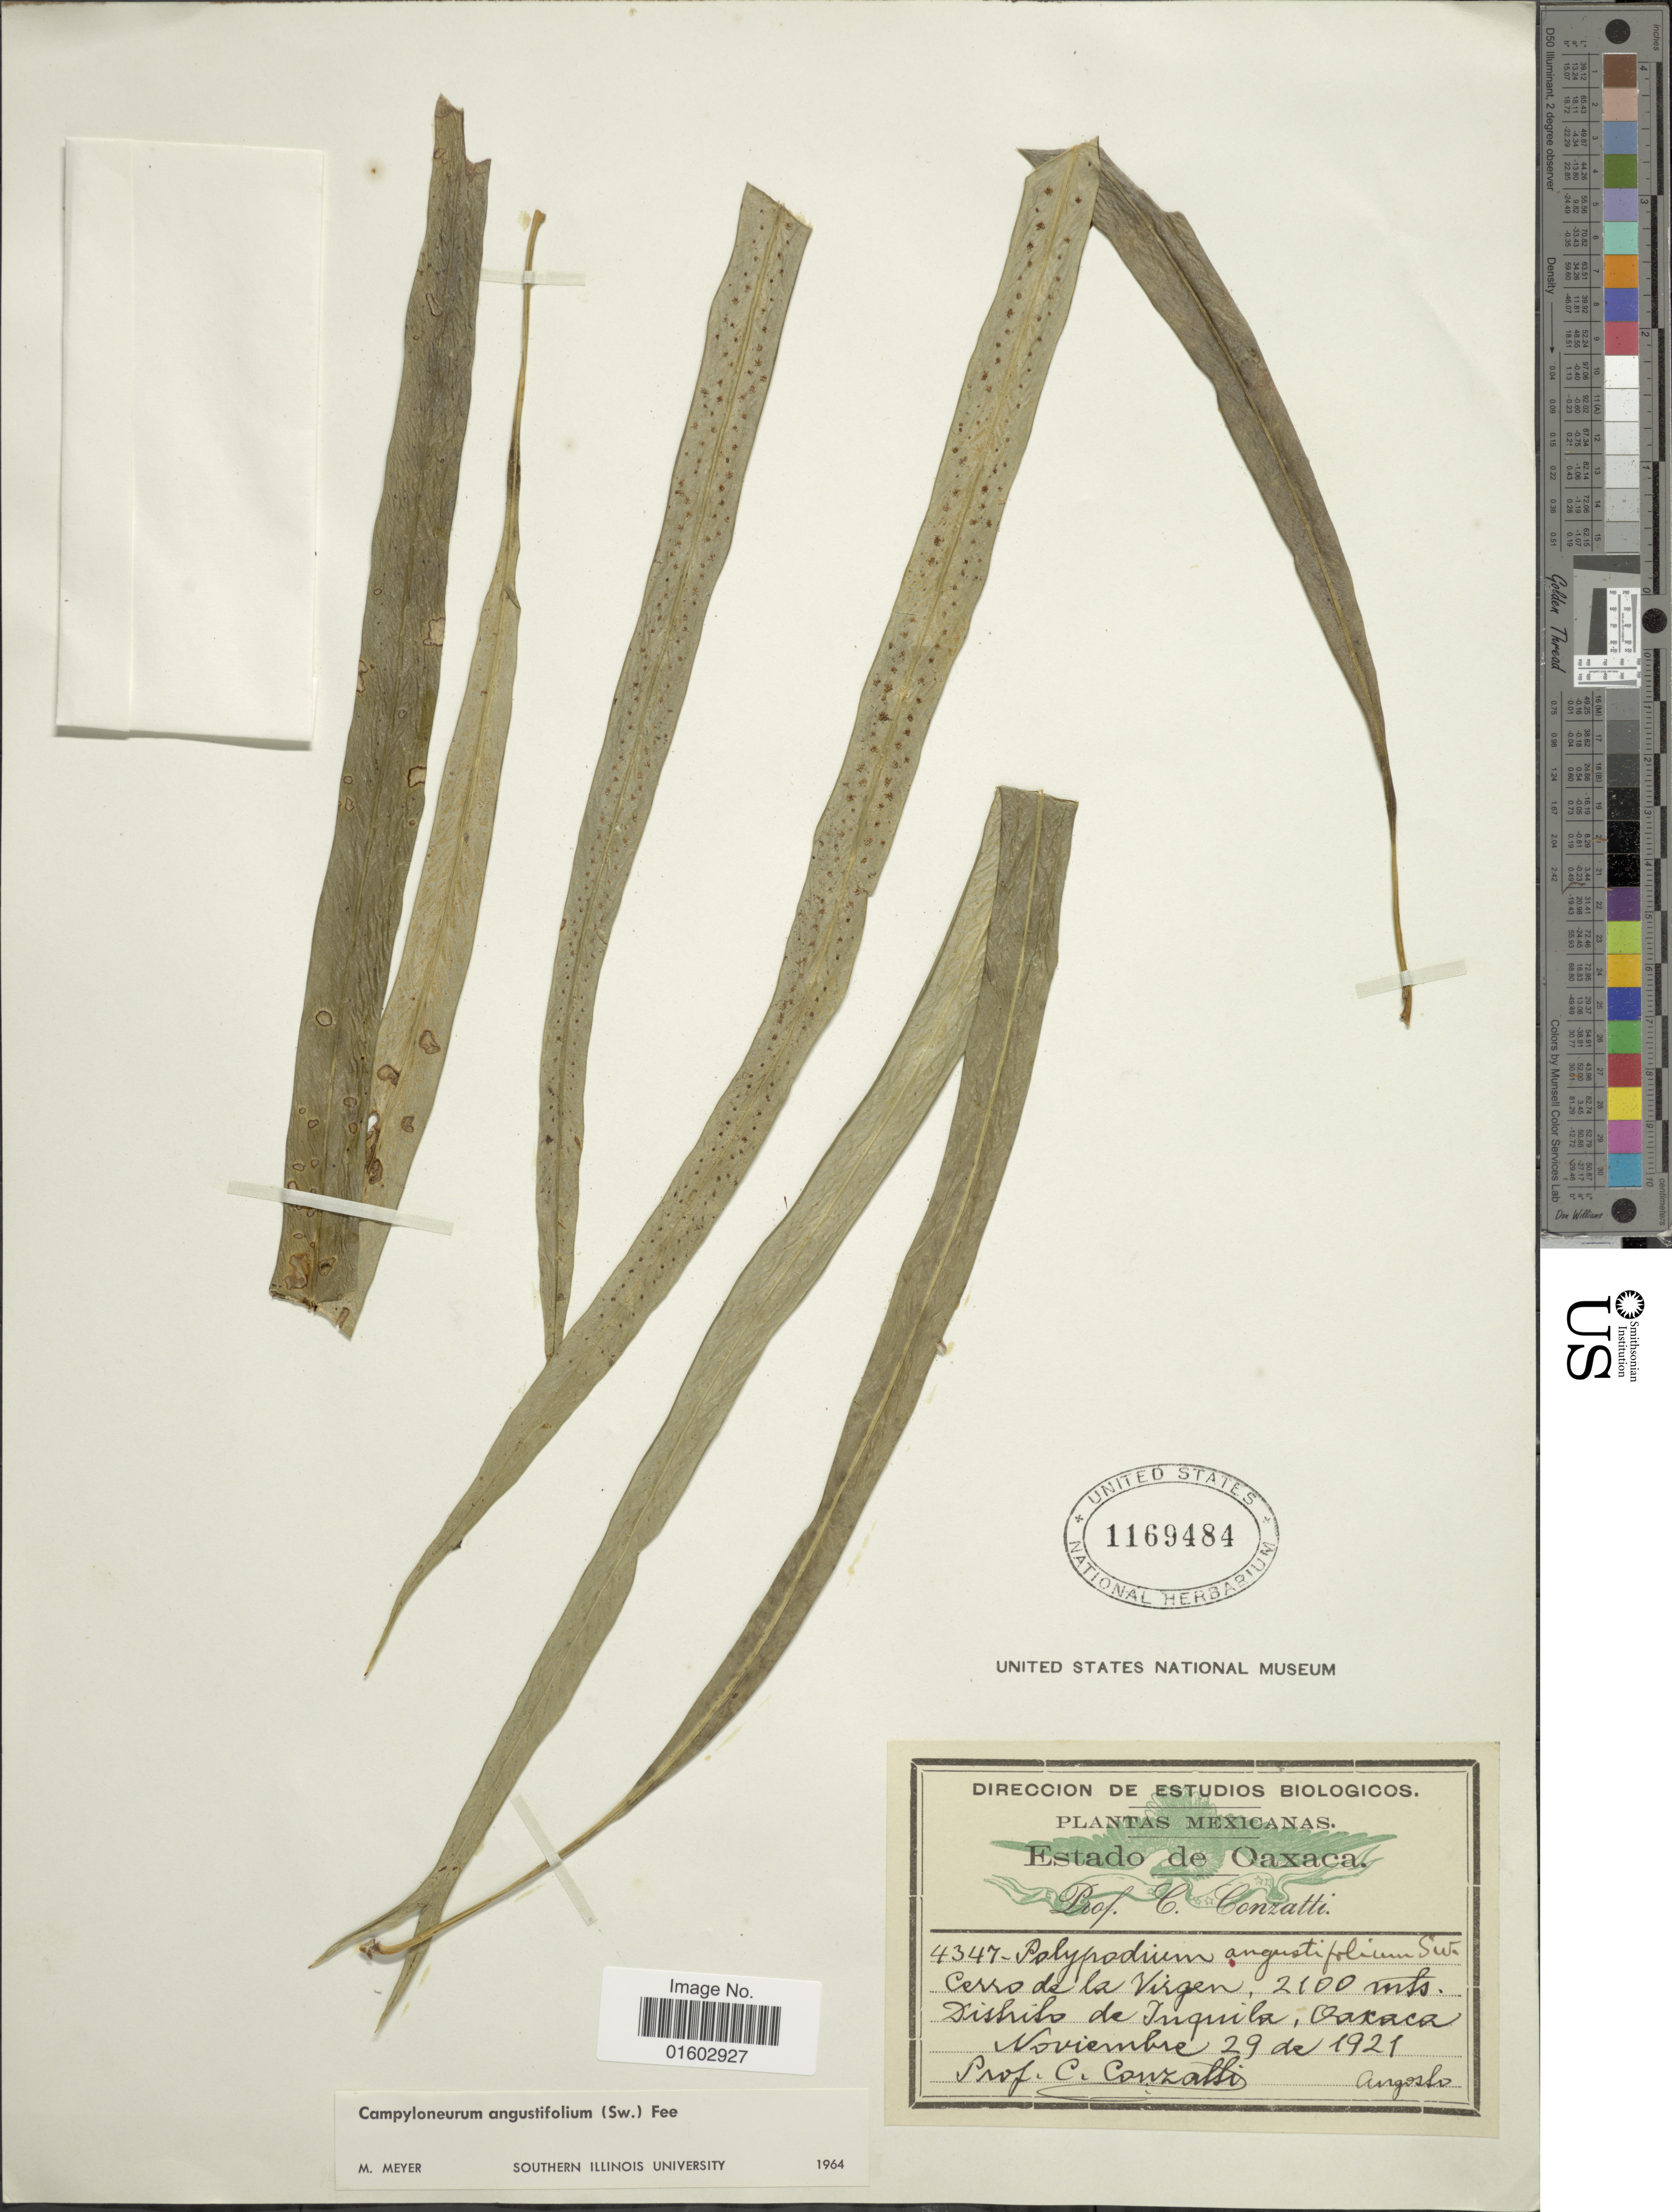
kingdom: Plantae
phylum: Tracheophyta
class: Polypodiopsida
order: Polypodiales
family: Polypodiaceae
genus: Campyloneurum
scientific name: Campyloneurum angustifolium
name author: (Sw.) Fée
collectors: C. Conzalli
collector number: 4347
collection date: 1921-11-29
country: Mexico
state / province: Oaxaca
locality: Cerro de la Virgen, Distrito de Inquila, Oaxaca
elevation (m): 2100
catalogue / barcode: US 1169484